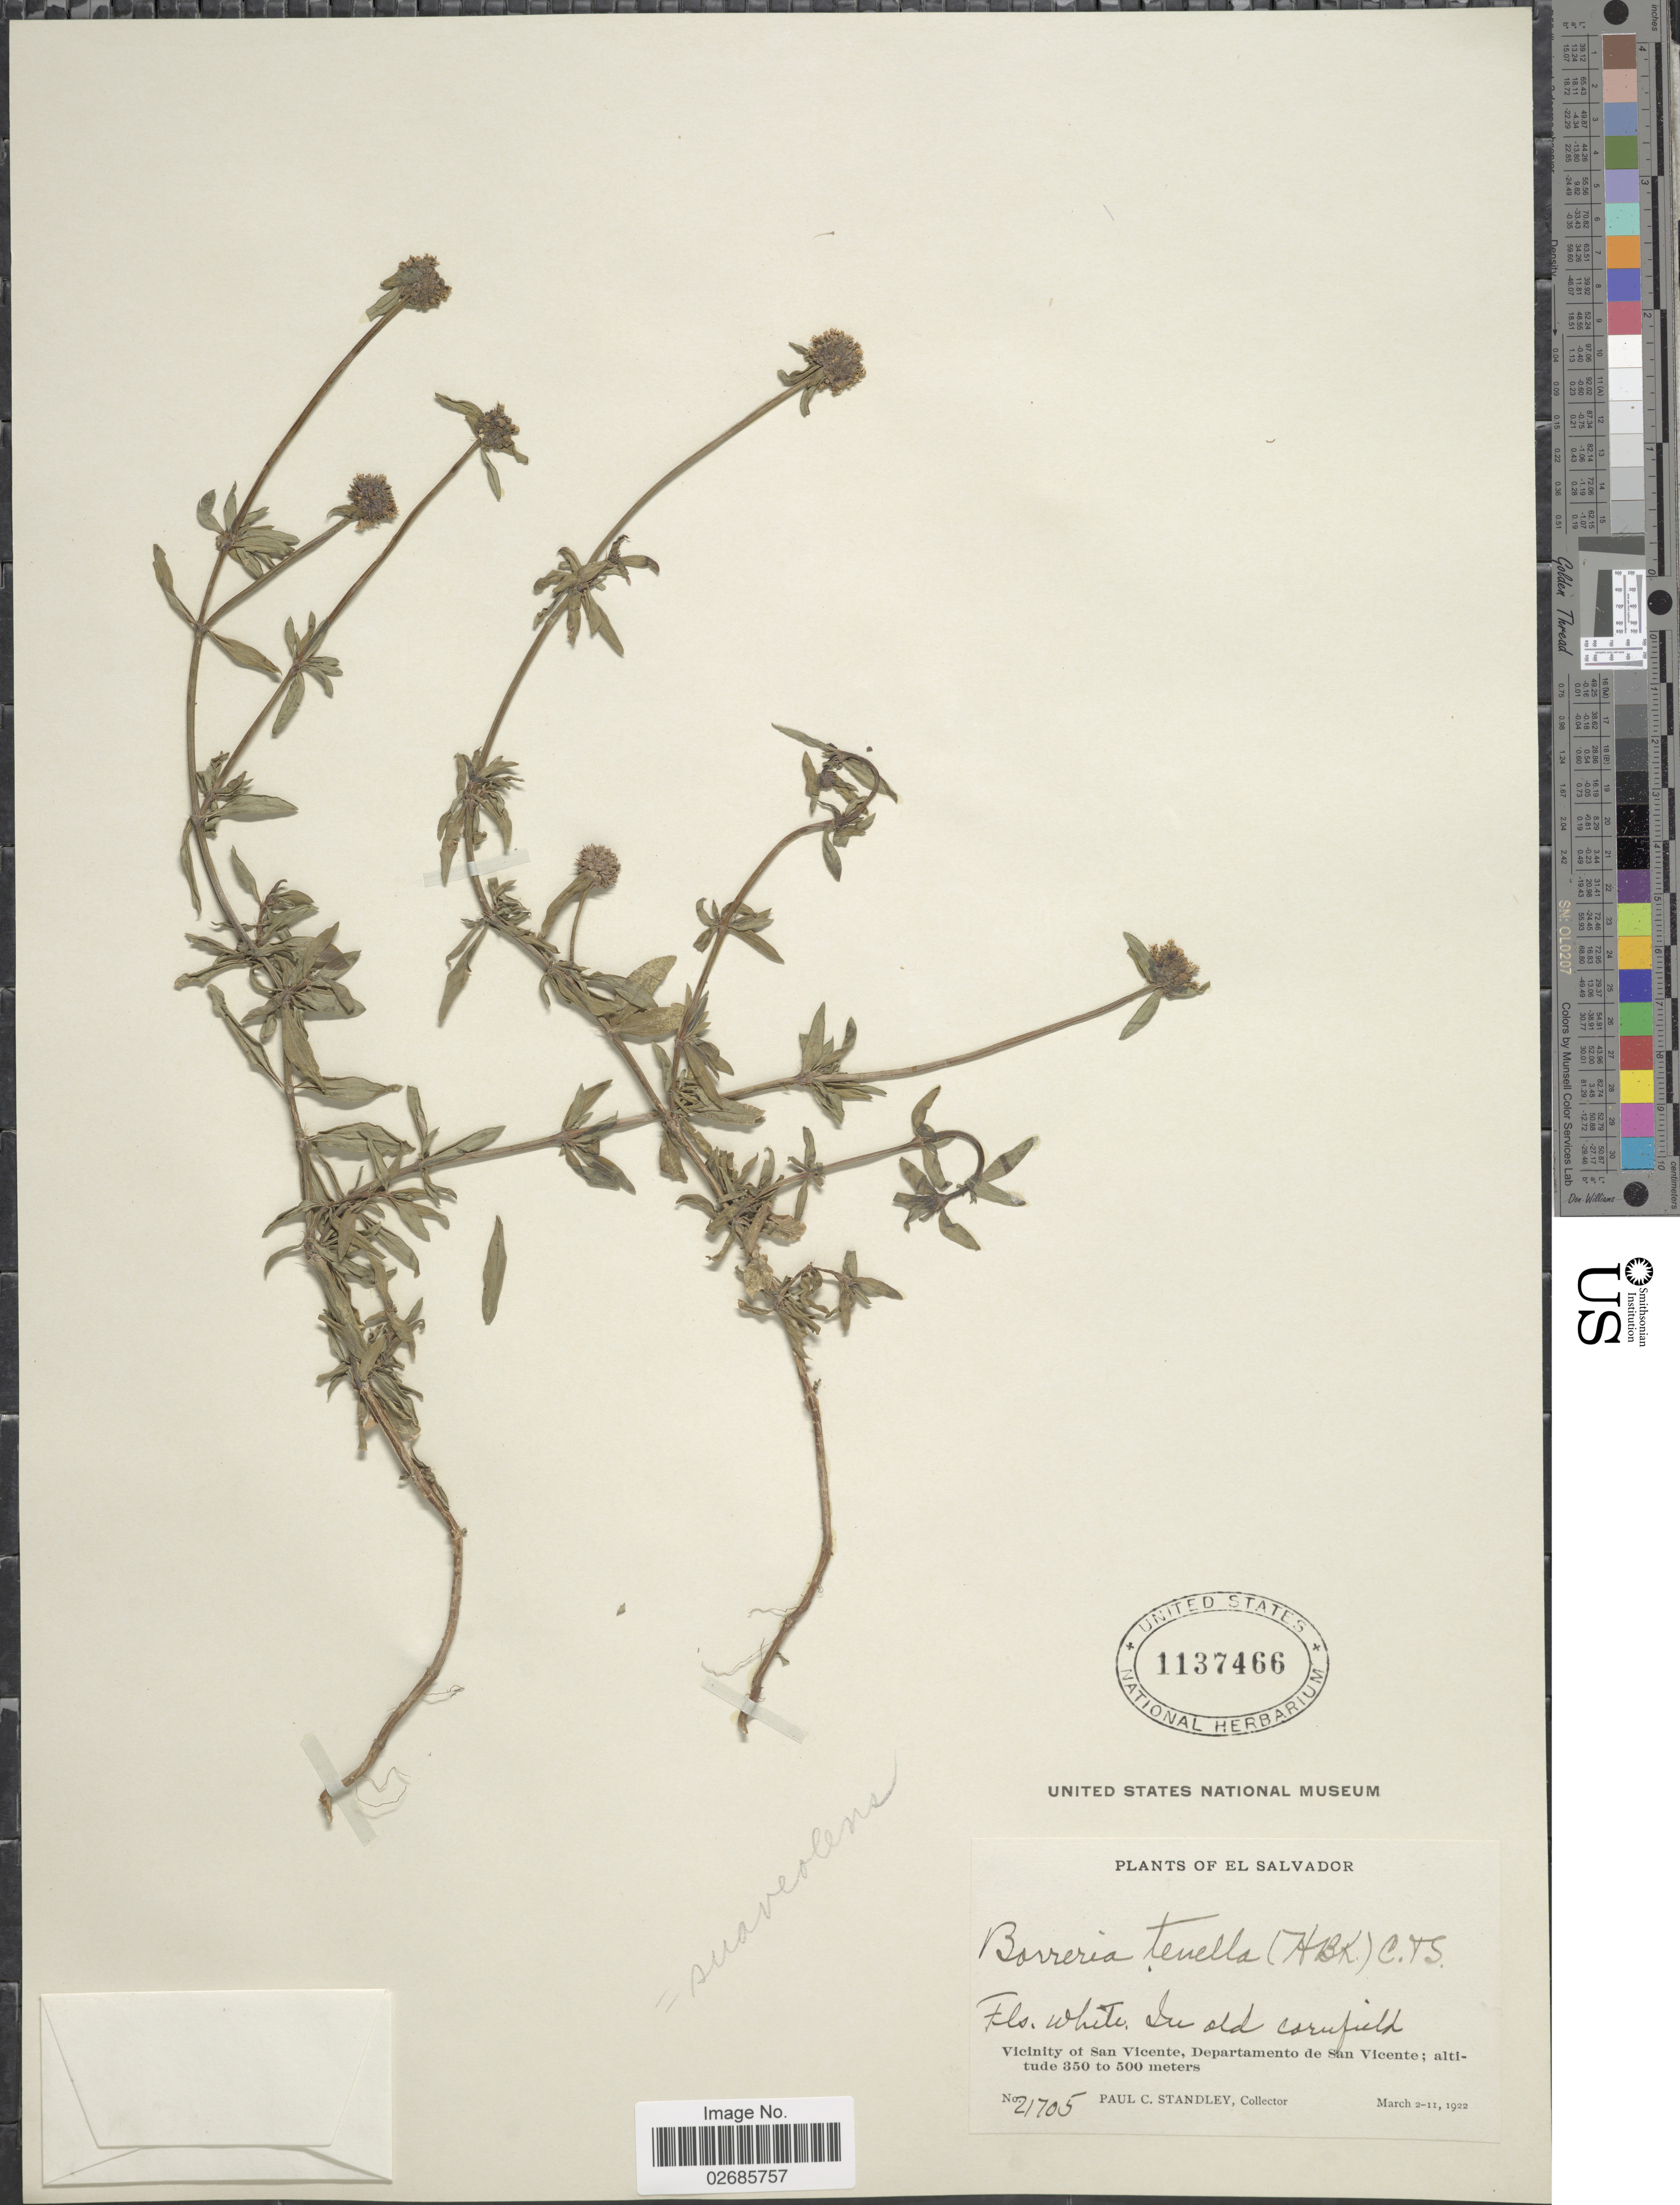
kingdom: Plantae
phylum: Tracheophyta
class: Magnoliopsida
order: Gentianales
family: Rubiaceae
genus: Borreria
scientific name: Borreria suaveolens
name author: G. Mey.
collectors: P. C. Standley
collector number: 21705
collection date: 1922-03-02/1922-03-11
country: El Salvador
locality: In old cornfield, Vicinity of San Vicente, Departamento de San Vicente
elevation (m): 350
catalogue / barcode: US 1137466